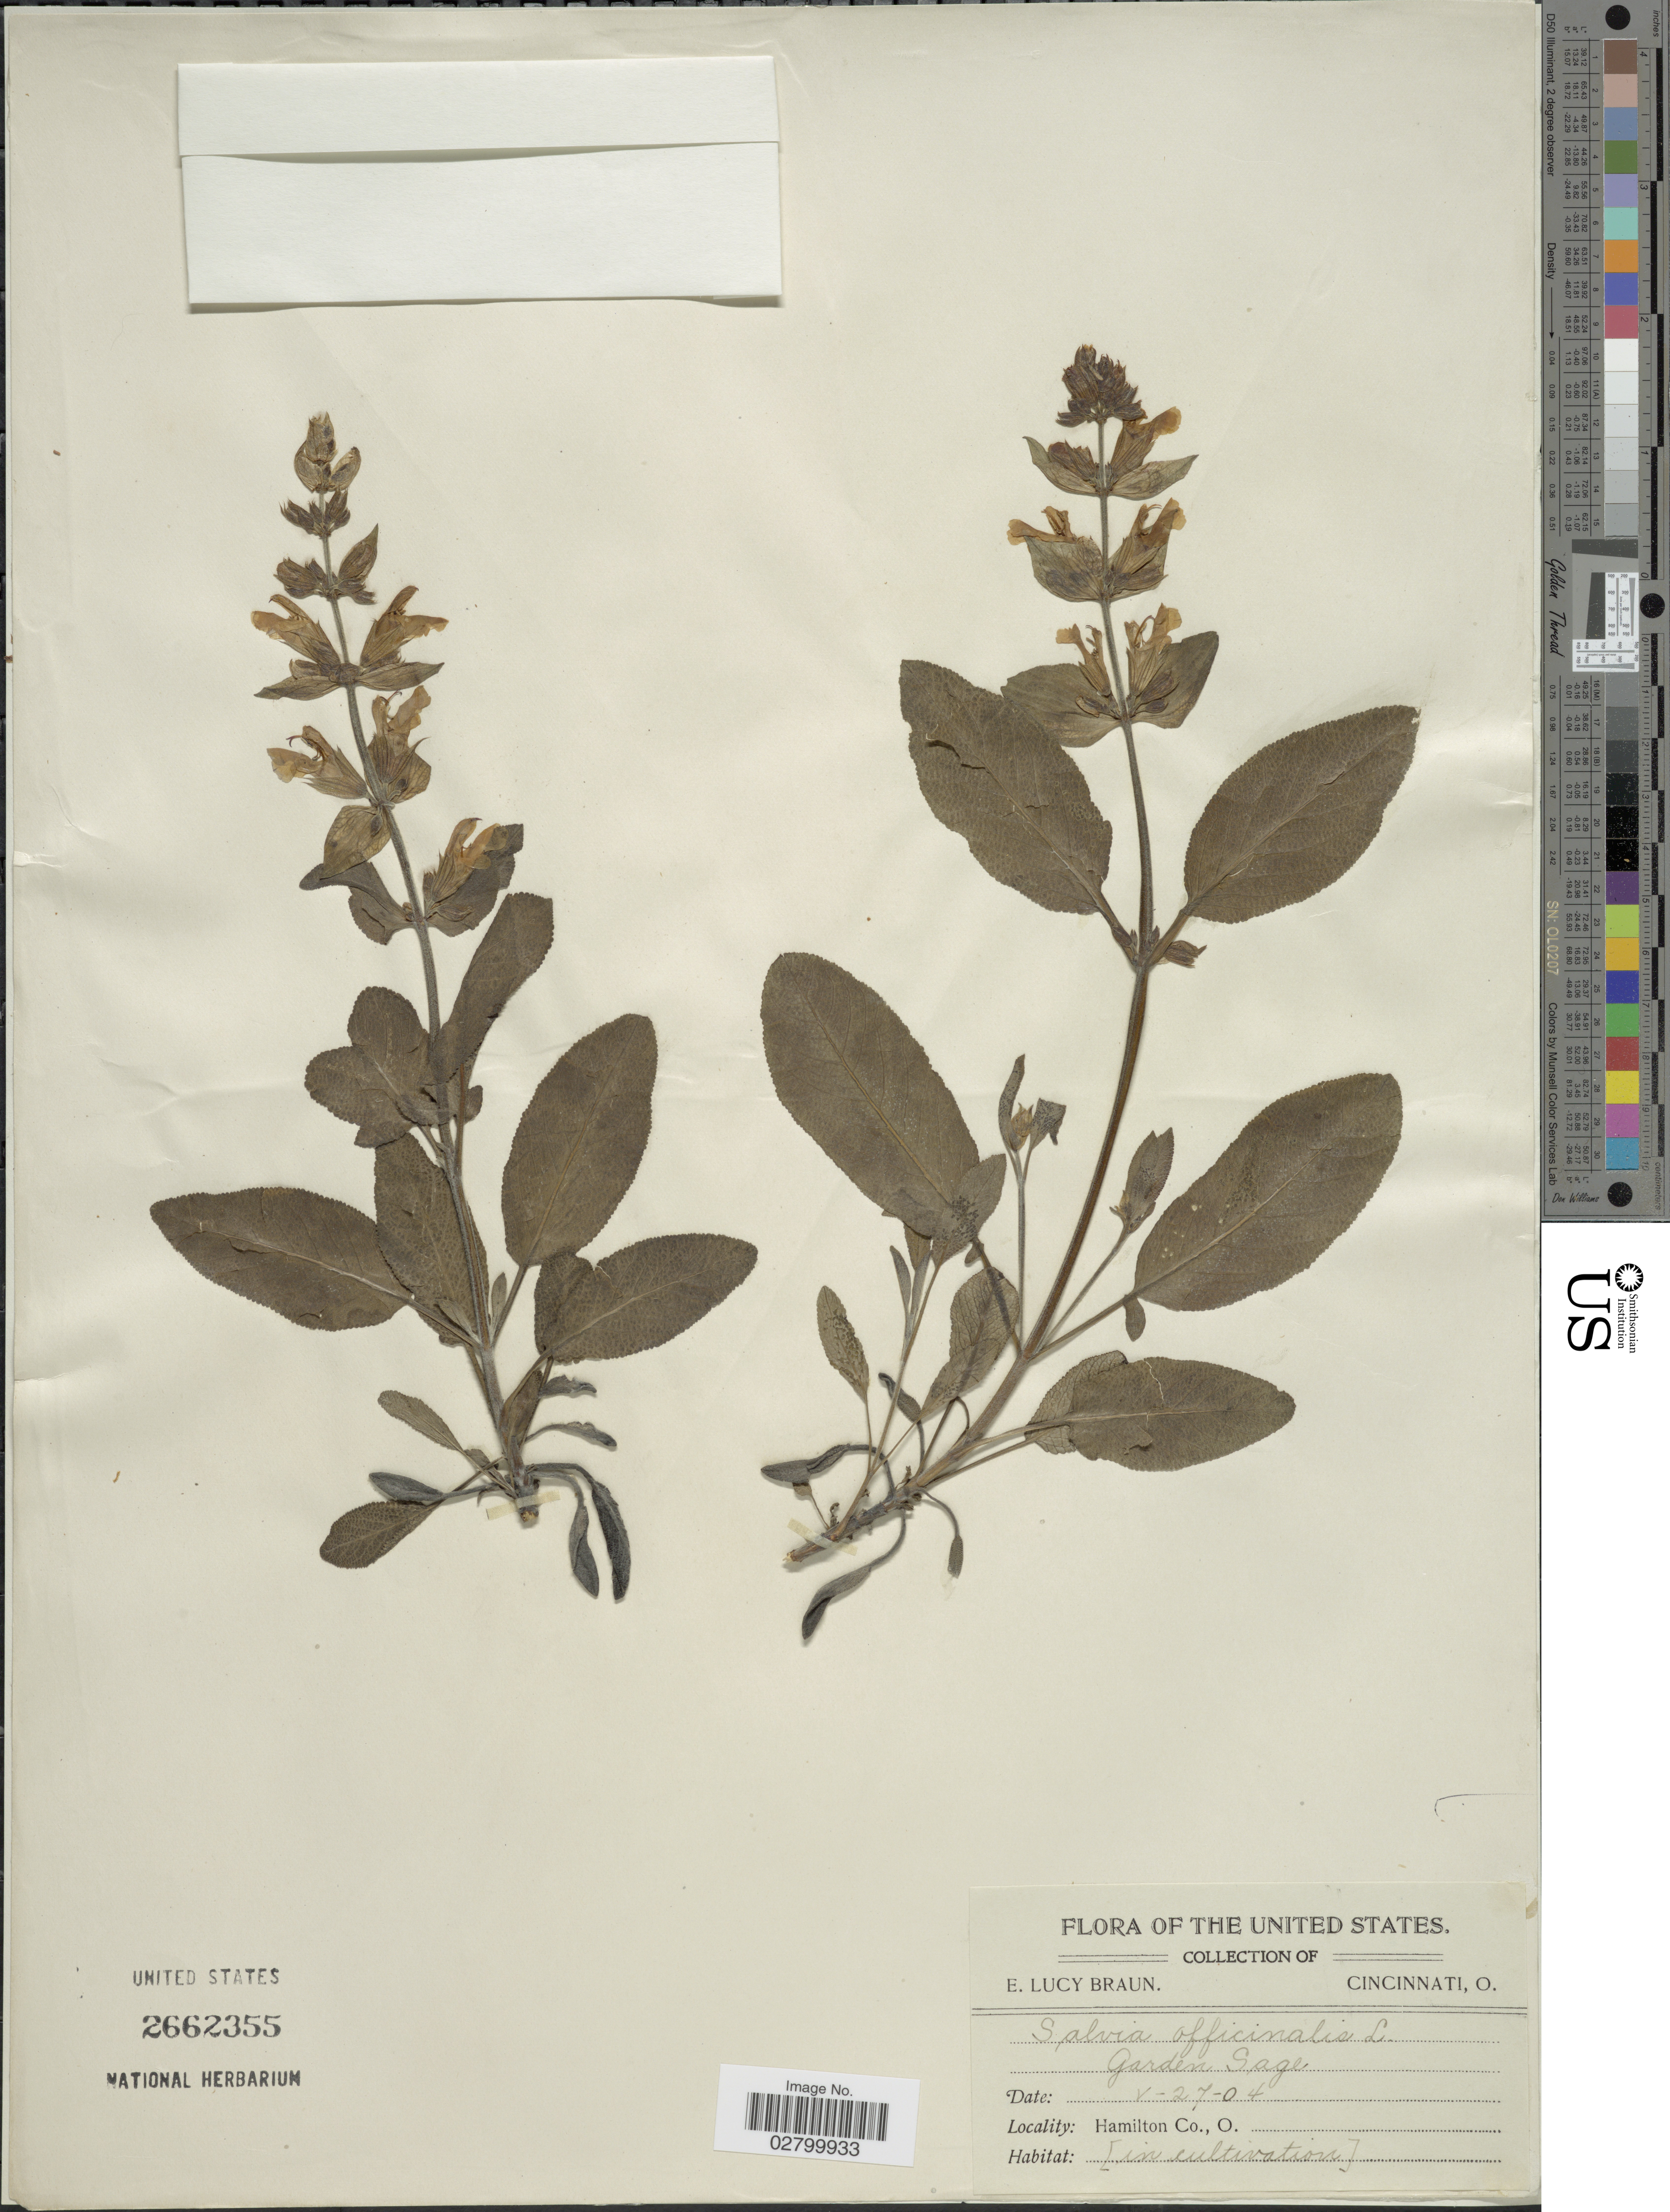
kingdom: Plantae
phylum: Tracheophyta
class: Magnoliopsida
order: Lamiales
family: Lamiaceae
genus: Salvia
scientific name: Salvia officinalis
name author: L.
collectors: E. L. Braun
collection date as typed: Transcribed d/m/y: 27/5/4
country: United States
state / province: Ohio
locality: Hamilton Co., O.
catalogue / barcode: US 2662355